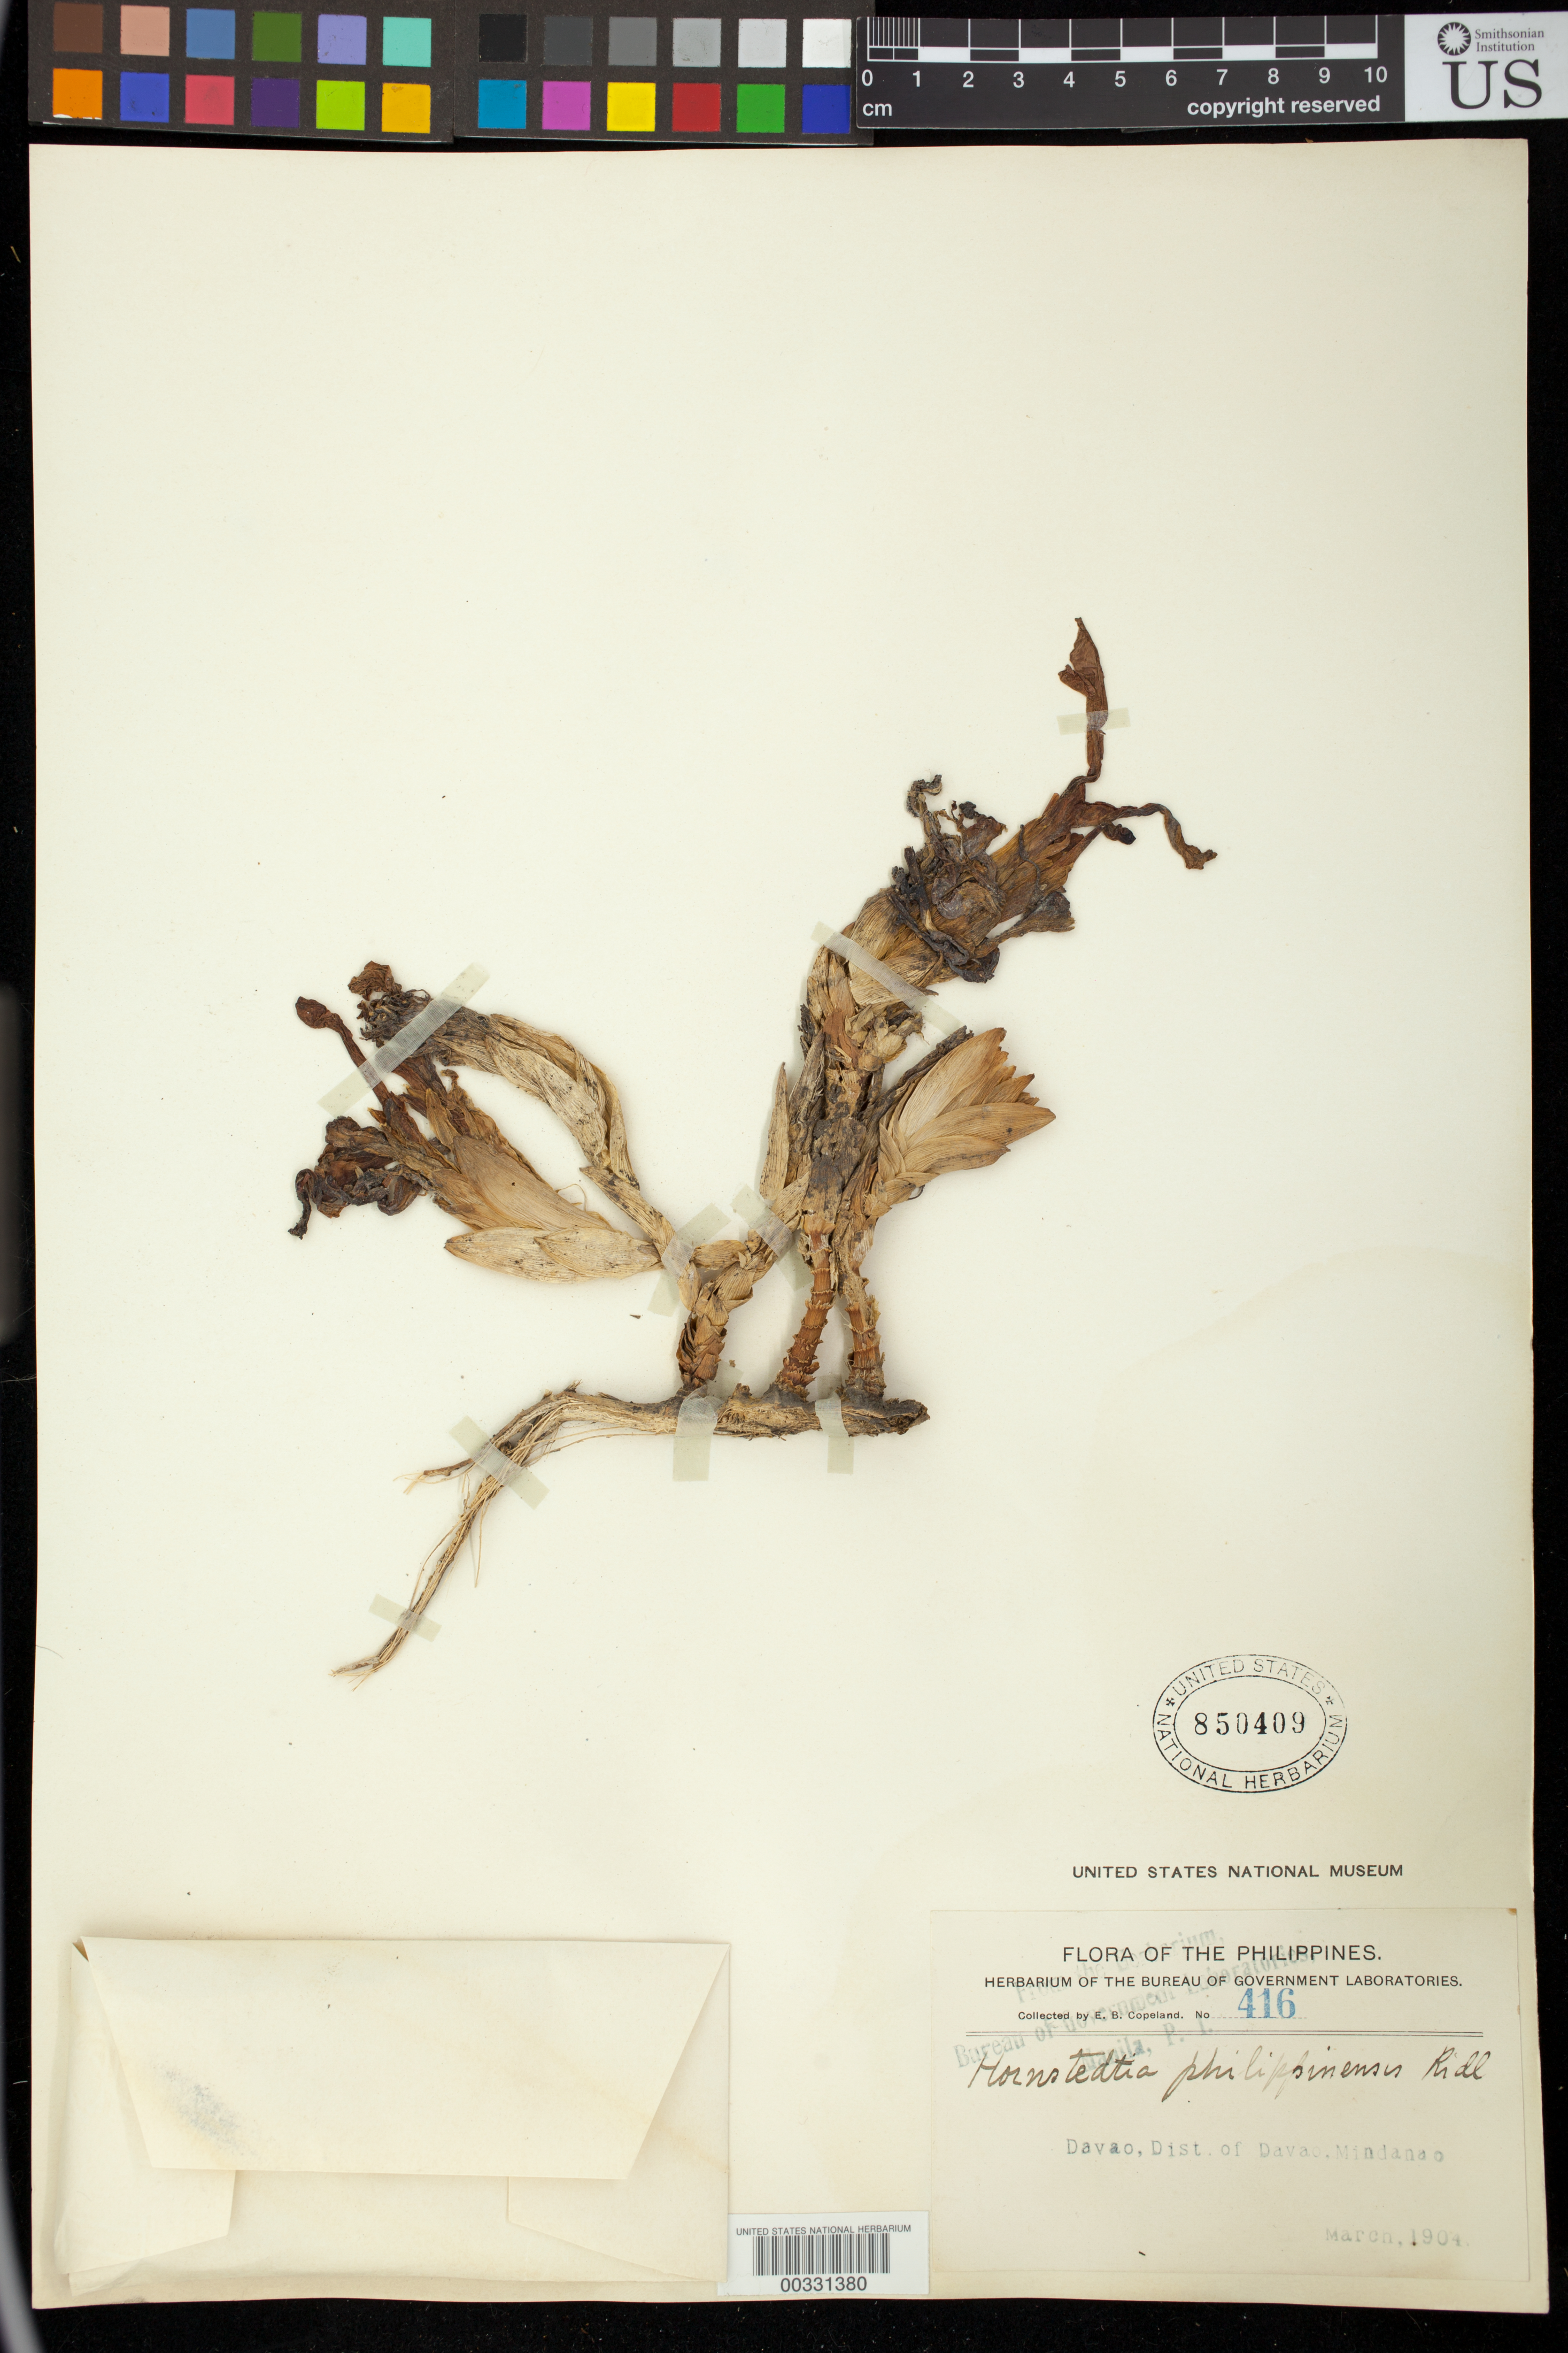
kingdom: Plantae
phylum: Tracheophyta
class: Liliopsida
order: Zingiberales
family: Zingiberaceae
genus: Hornstedtia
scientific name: Hornstedtia philippinensis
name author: Ridl.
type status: Isosyntype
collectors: E. B. Copeland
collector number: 416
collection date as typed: Mar 1904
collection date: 1904-03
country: Philippines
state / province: Davao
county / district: Davao del Norte / Davao del Sur / Davao Oriental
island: Mindanao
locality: Davao, Dist, of Davao, Mindanao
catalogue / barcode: US 850409